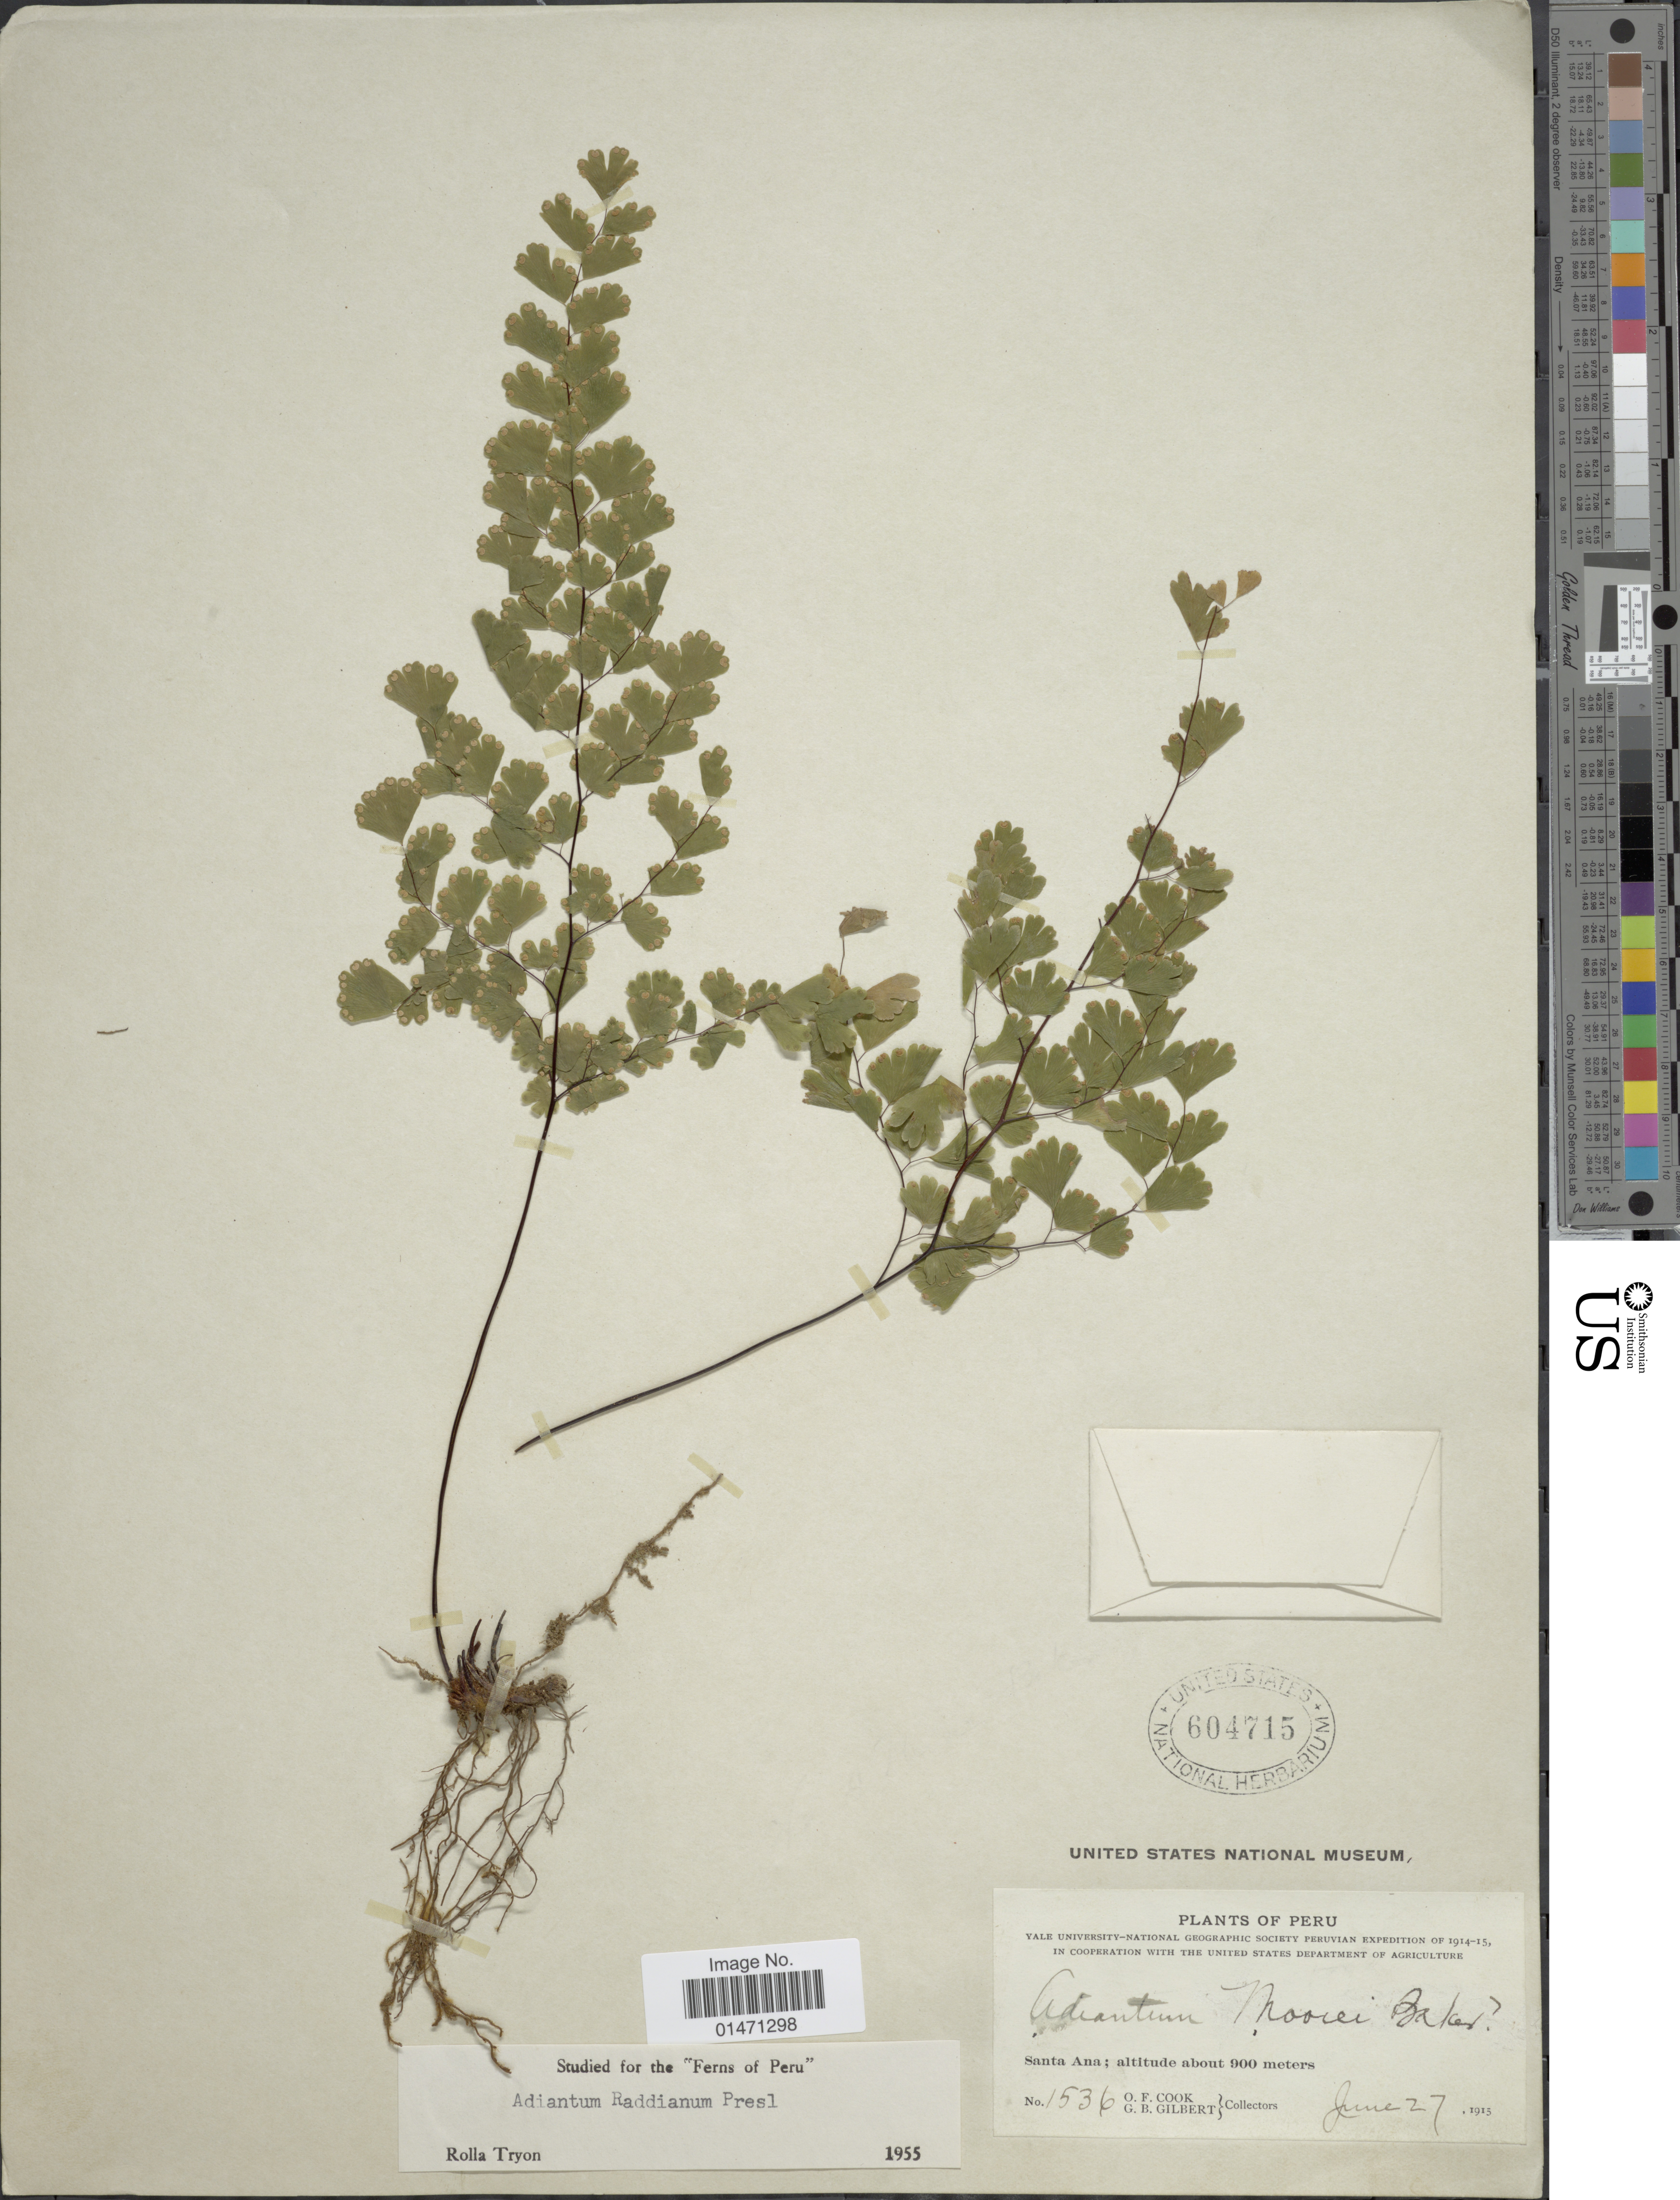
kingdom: Plantae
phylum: Tracheophyta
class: Polypodiopsida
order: Polypodiales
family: Pteridaceae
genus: Adiantum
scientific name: Adiantum raddianum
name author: C. Presl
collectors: O. F. Cook & G. B. Gilbert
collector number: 1536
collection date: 1913-06-27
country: Peru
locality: Plants of Peru, Santa Ana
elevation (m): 900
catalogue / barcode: US 604715